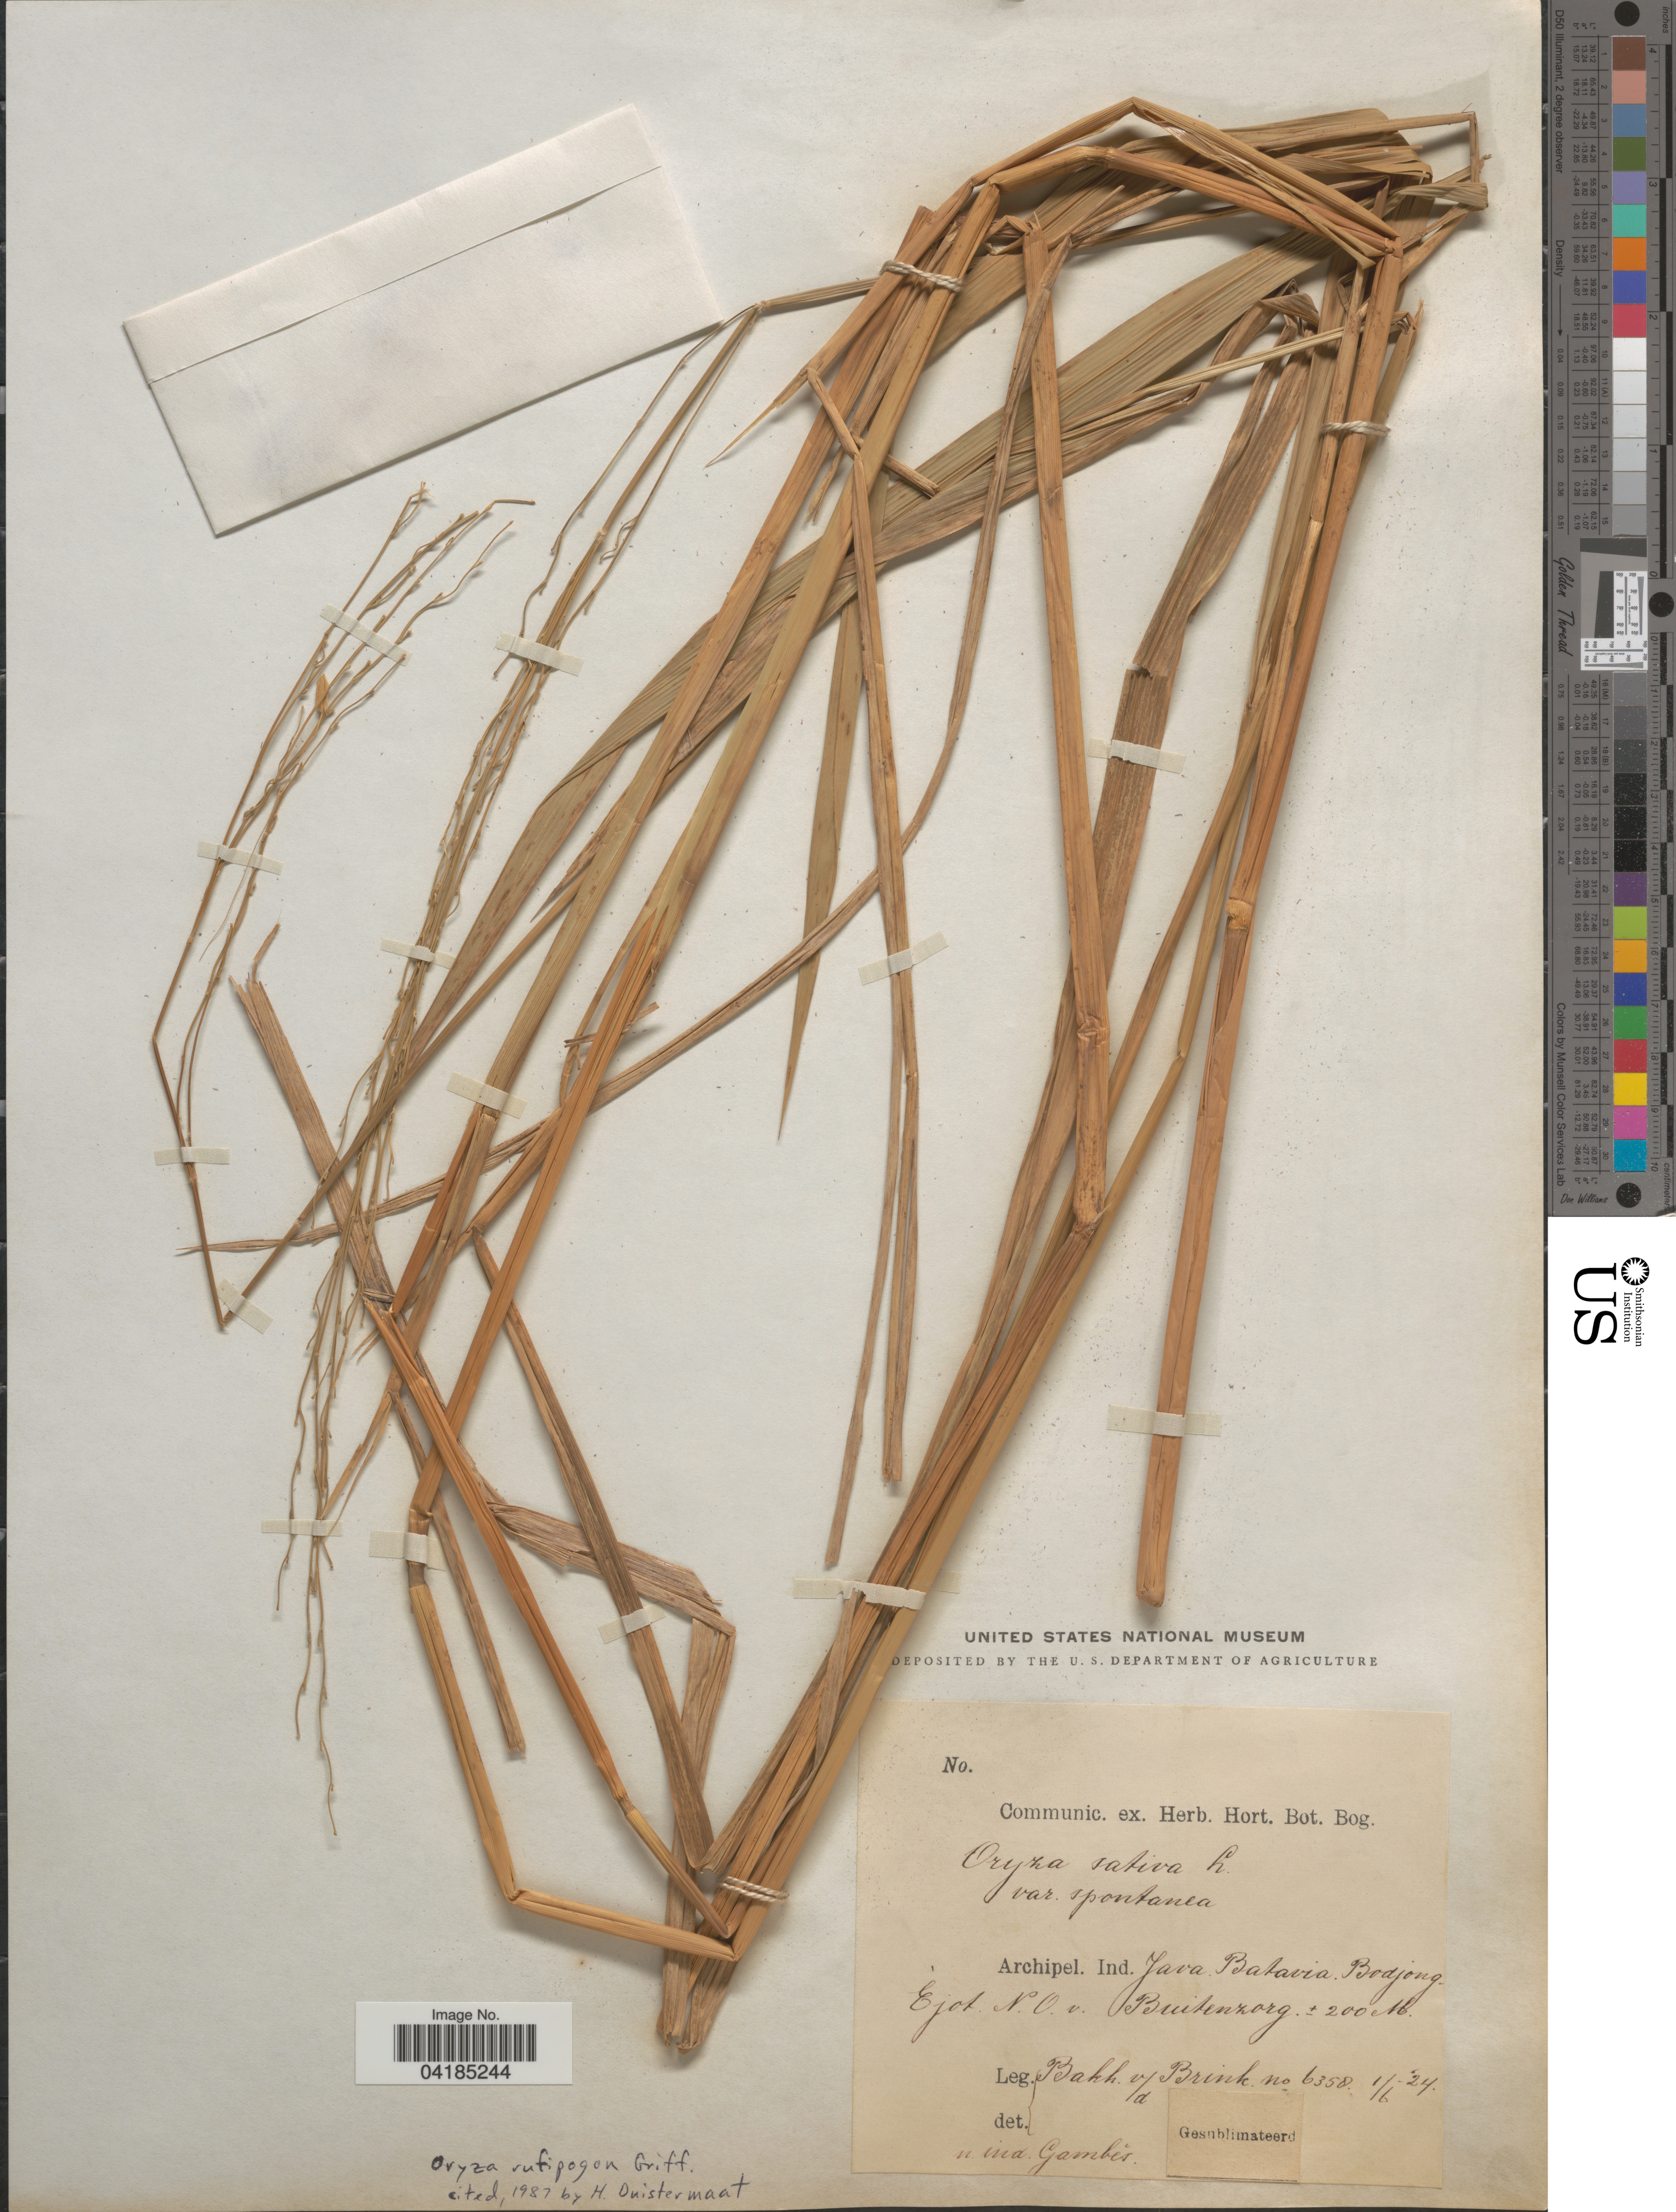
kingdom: Plantae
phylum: Tracheophyta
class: Liliopsida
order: Poales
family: Poaceae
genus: Oryza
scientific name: Oryza rufipogon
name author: Griffith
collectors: -. Bakhuizen van den Brink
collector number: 6358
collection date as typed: Transcribed d/m/y: 1/6/24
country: Indonesia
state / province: Java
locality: Archipel. Ind. Java. Batavia. Bodjong. Ejot. N.O. v. Buitenzorg.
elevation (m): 200